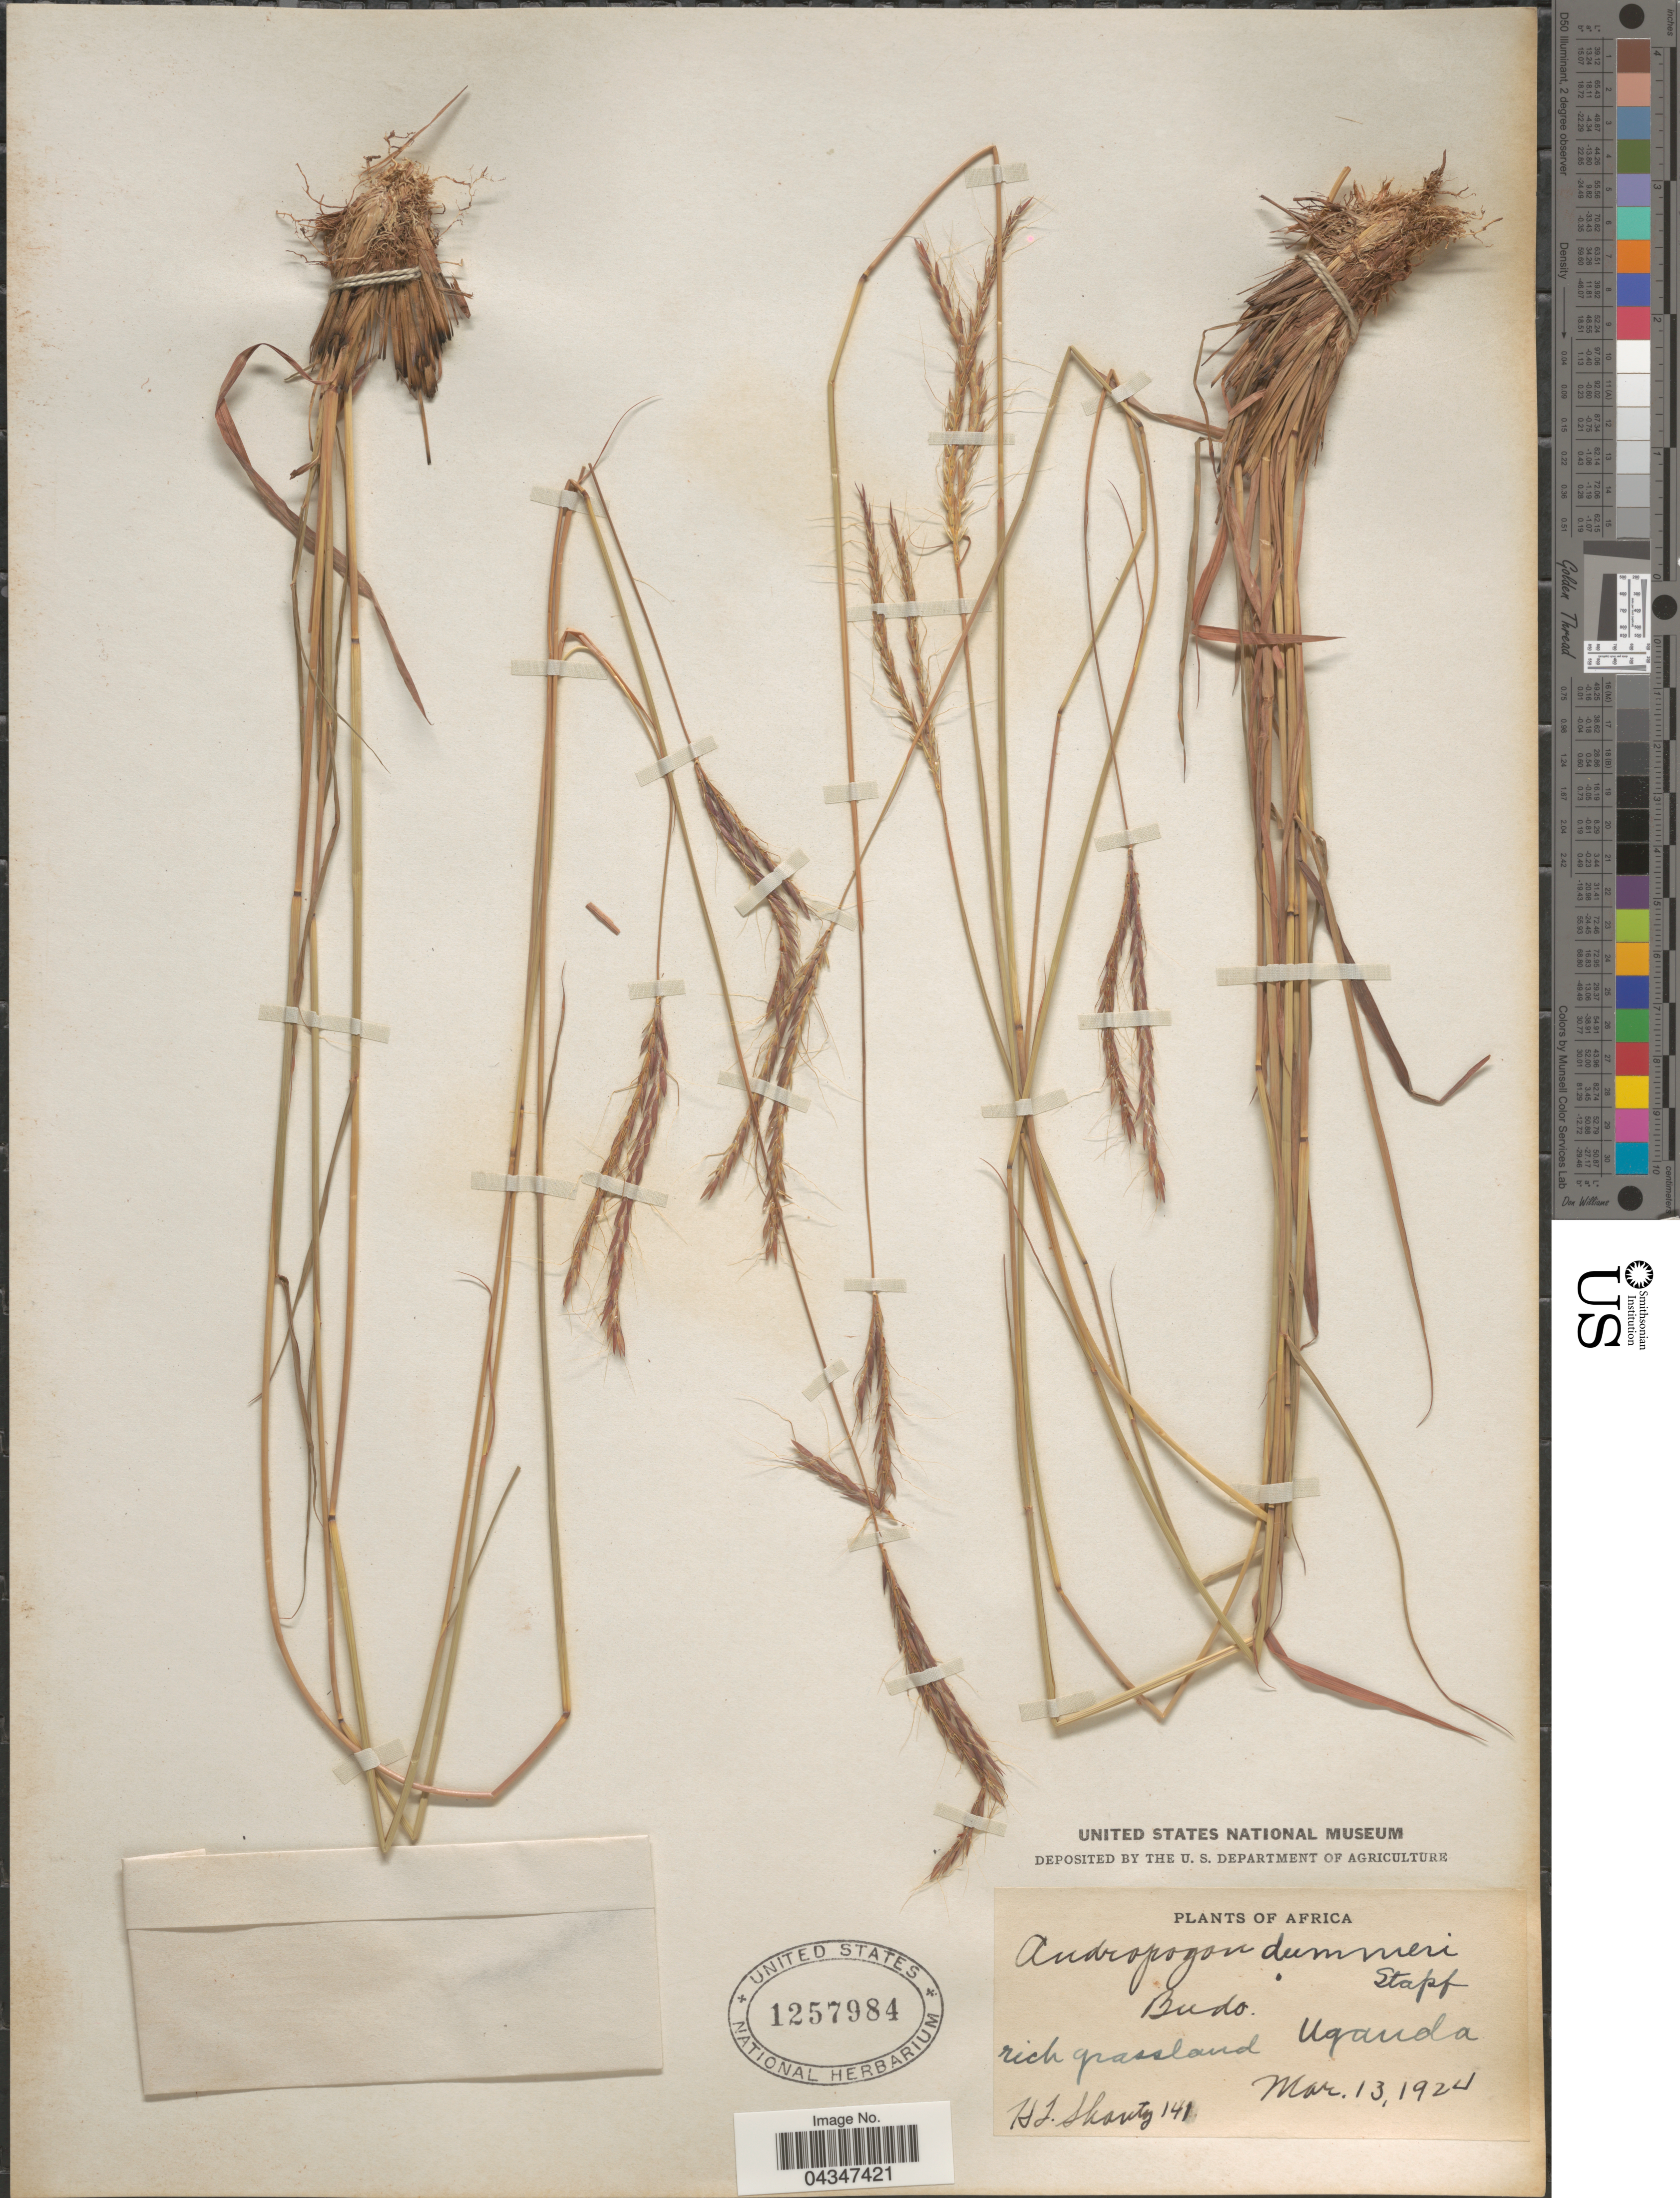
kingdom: Plantae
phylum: Tracheophyta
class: Liliopsida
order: Poales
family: Poaceae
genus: Andropogon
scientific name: Andropogon schirensis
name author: Hochst. ex A. Rich.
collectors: H. Shantz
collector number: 141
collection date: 1924-03-13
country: Uganda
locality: Budo.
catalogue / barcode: US 1257984